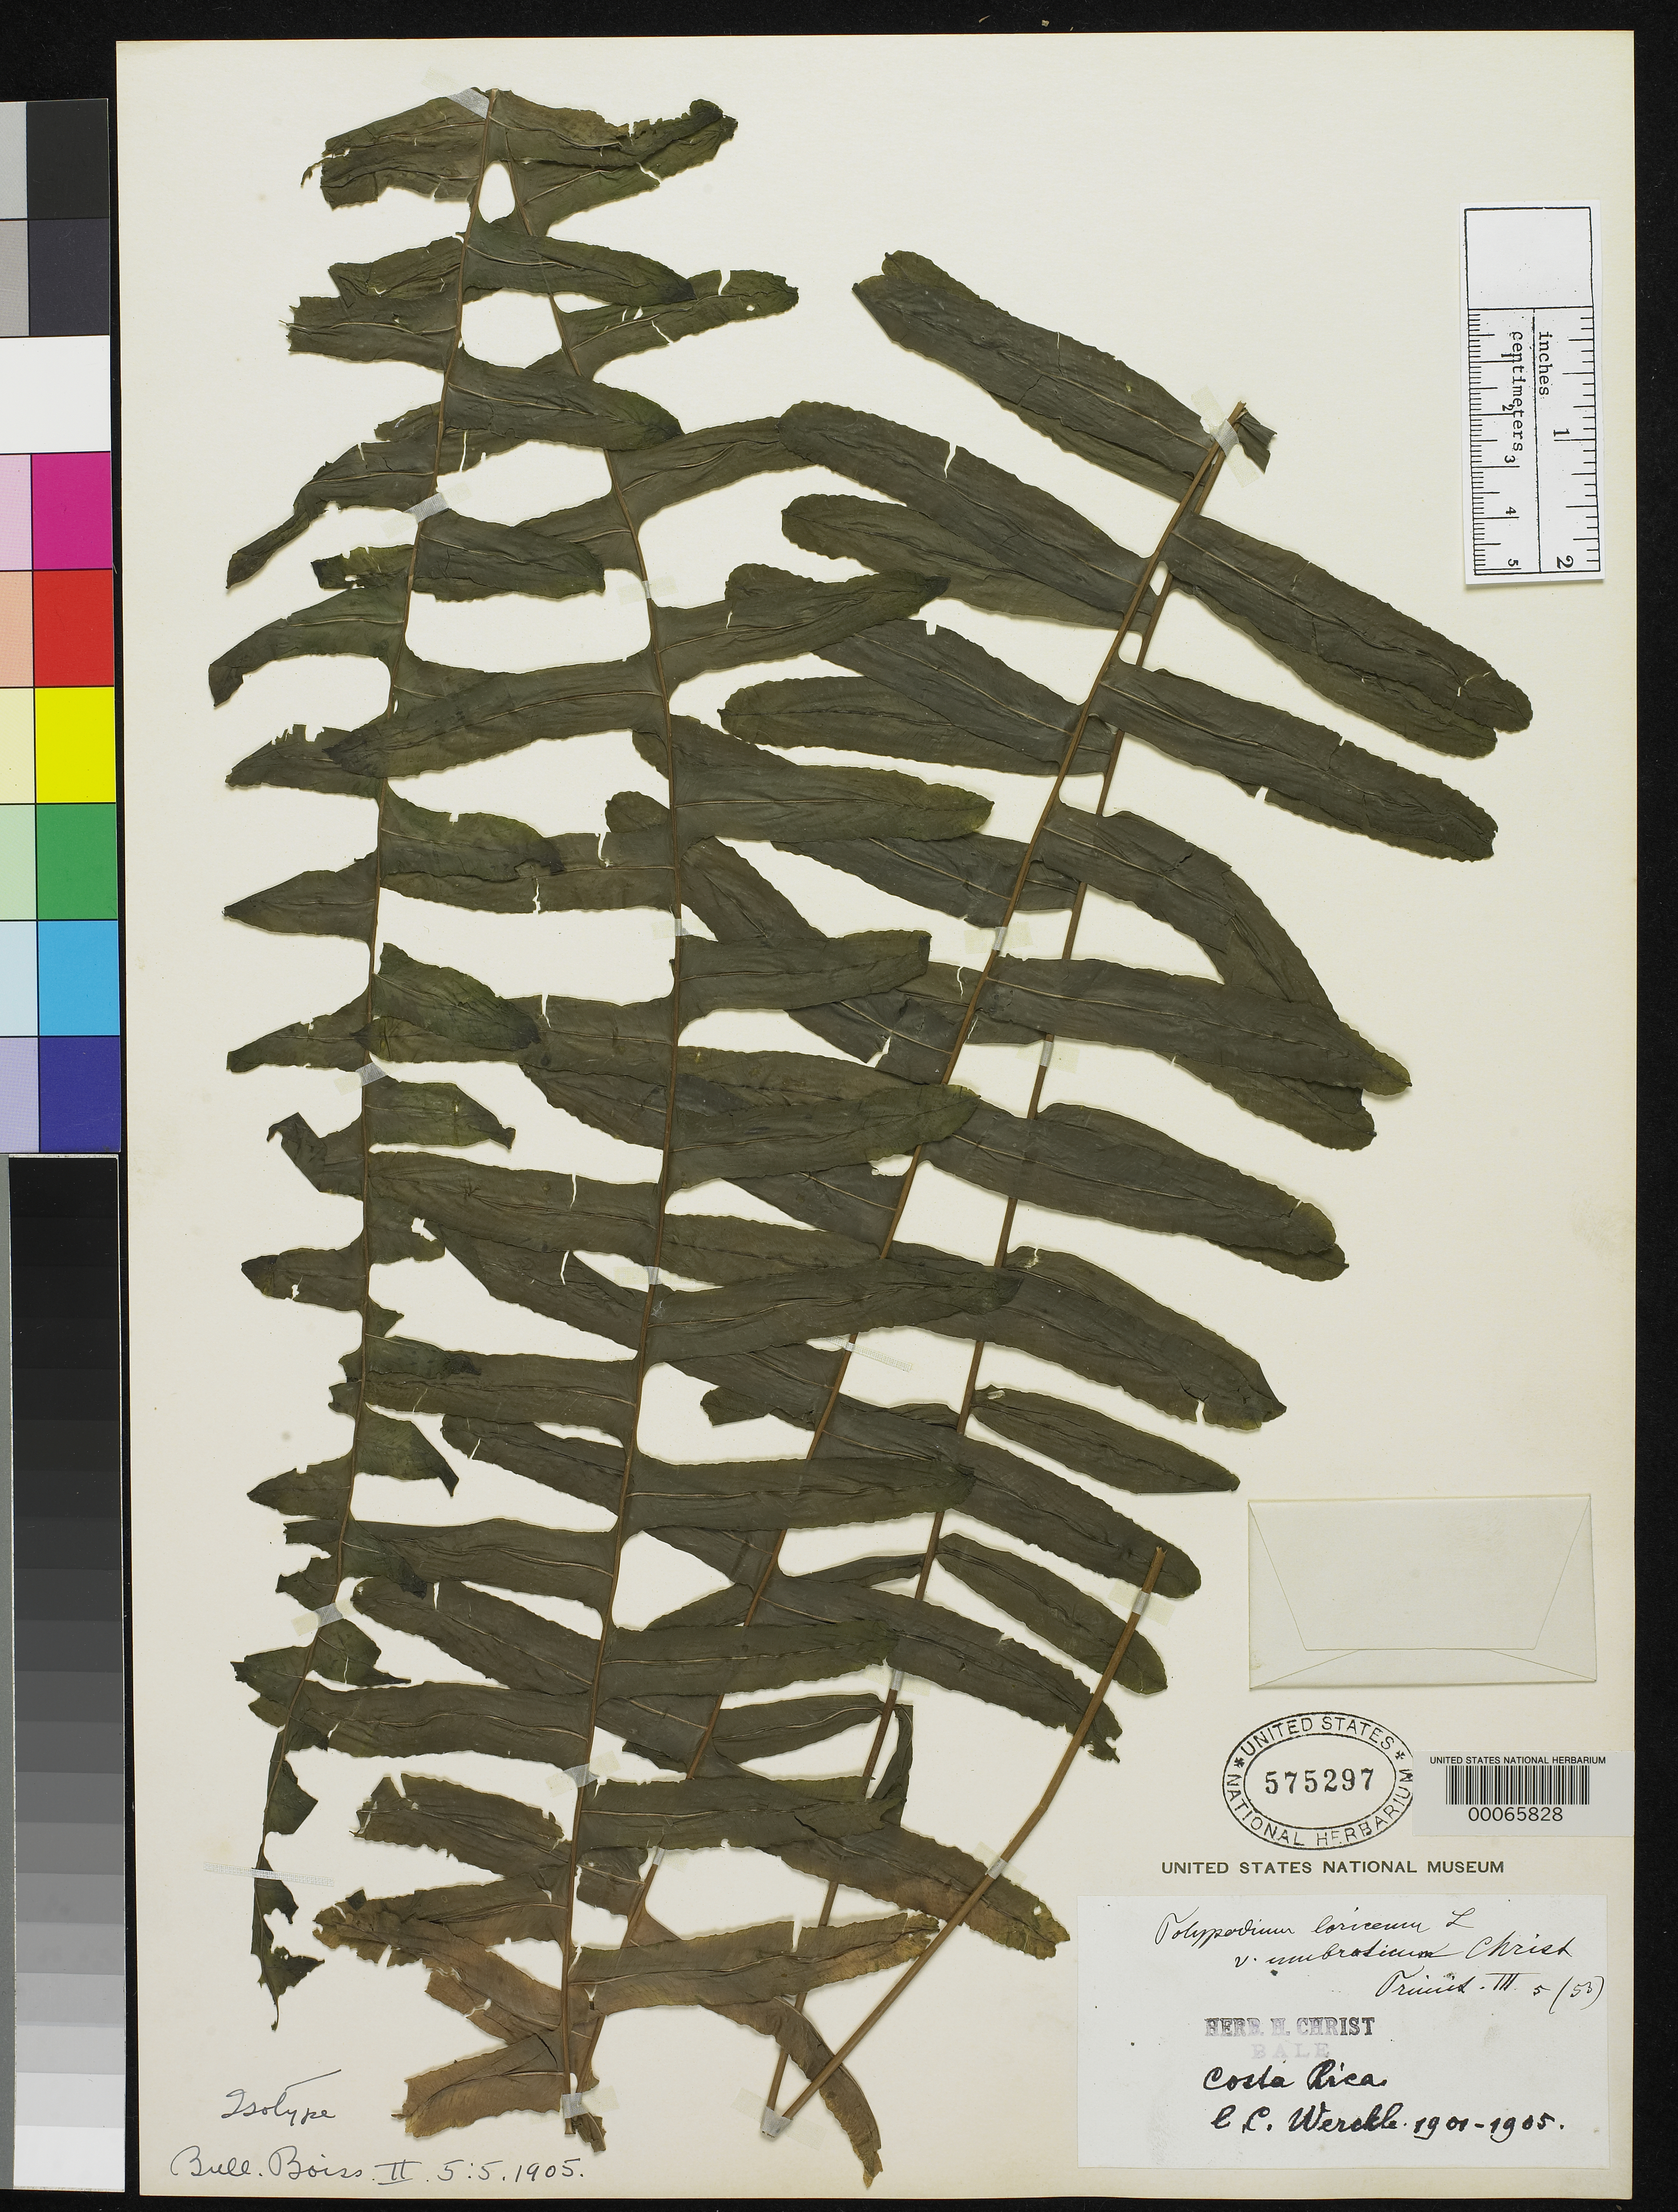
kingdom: Plantae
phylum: Tracheophyta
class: Polypodiopsida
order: Polypodiales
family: Polypodiaceae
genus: Polypodium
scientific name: Polypodium loriceum var. umbraticum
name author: Christ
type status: Type Collection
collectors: C. C Wercklé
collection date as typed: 1901 to -- --- 1905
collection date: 1901/1905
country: Costa Rica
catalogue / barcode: US 575297